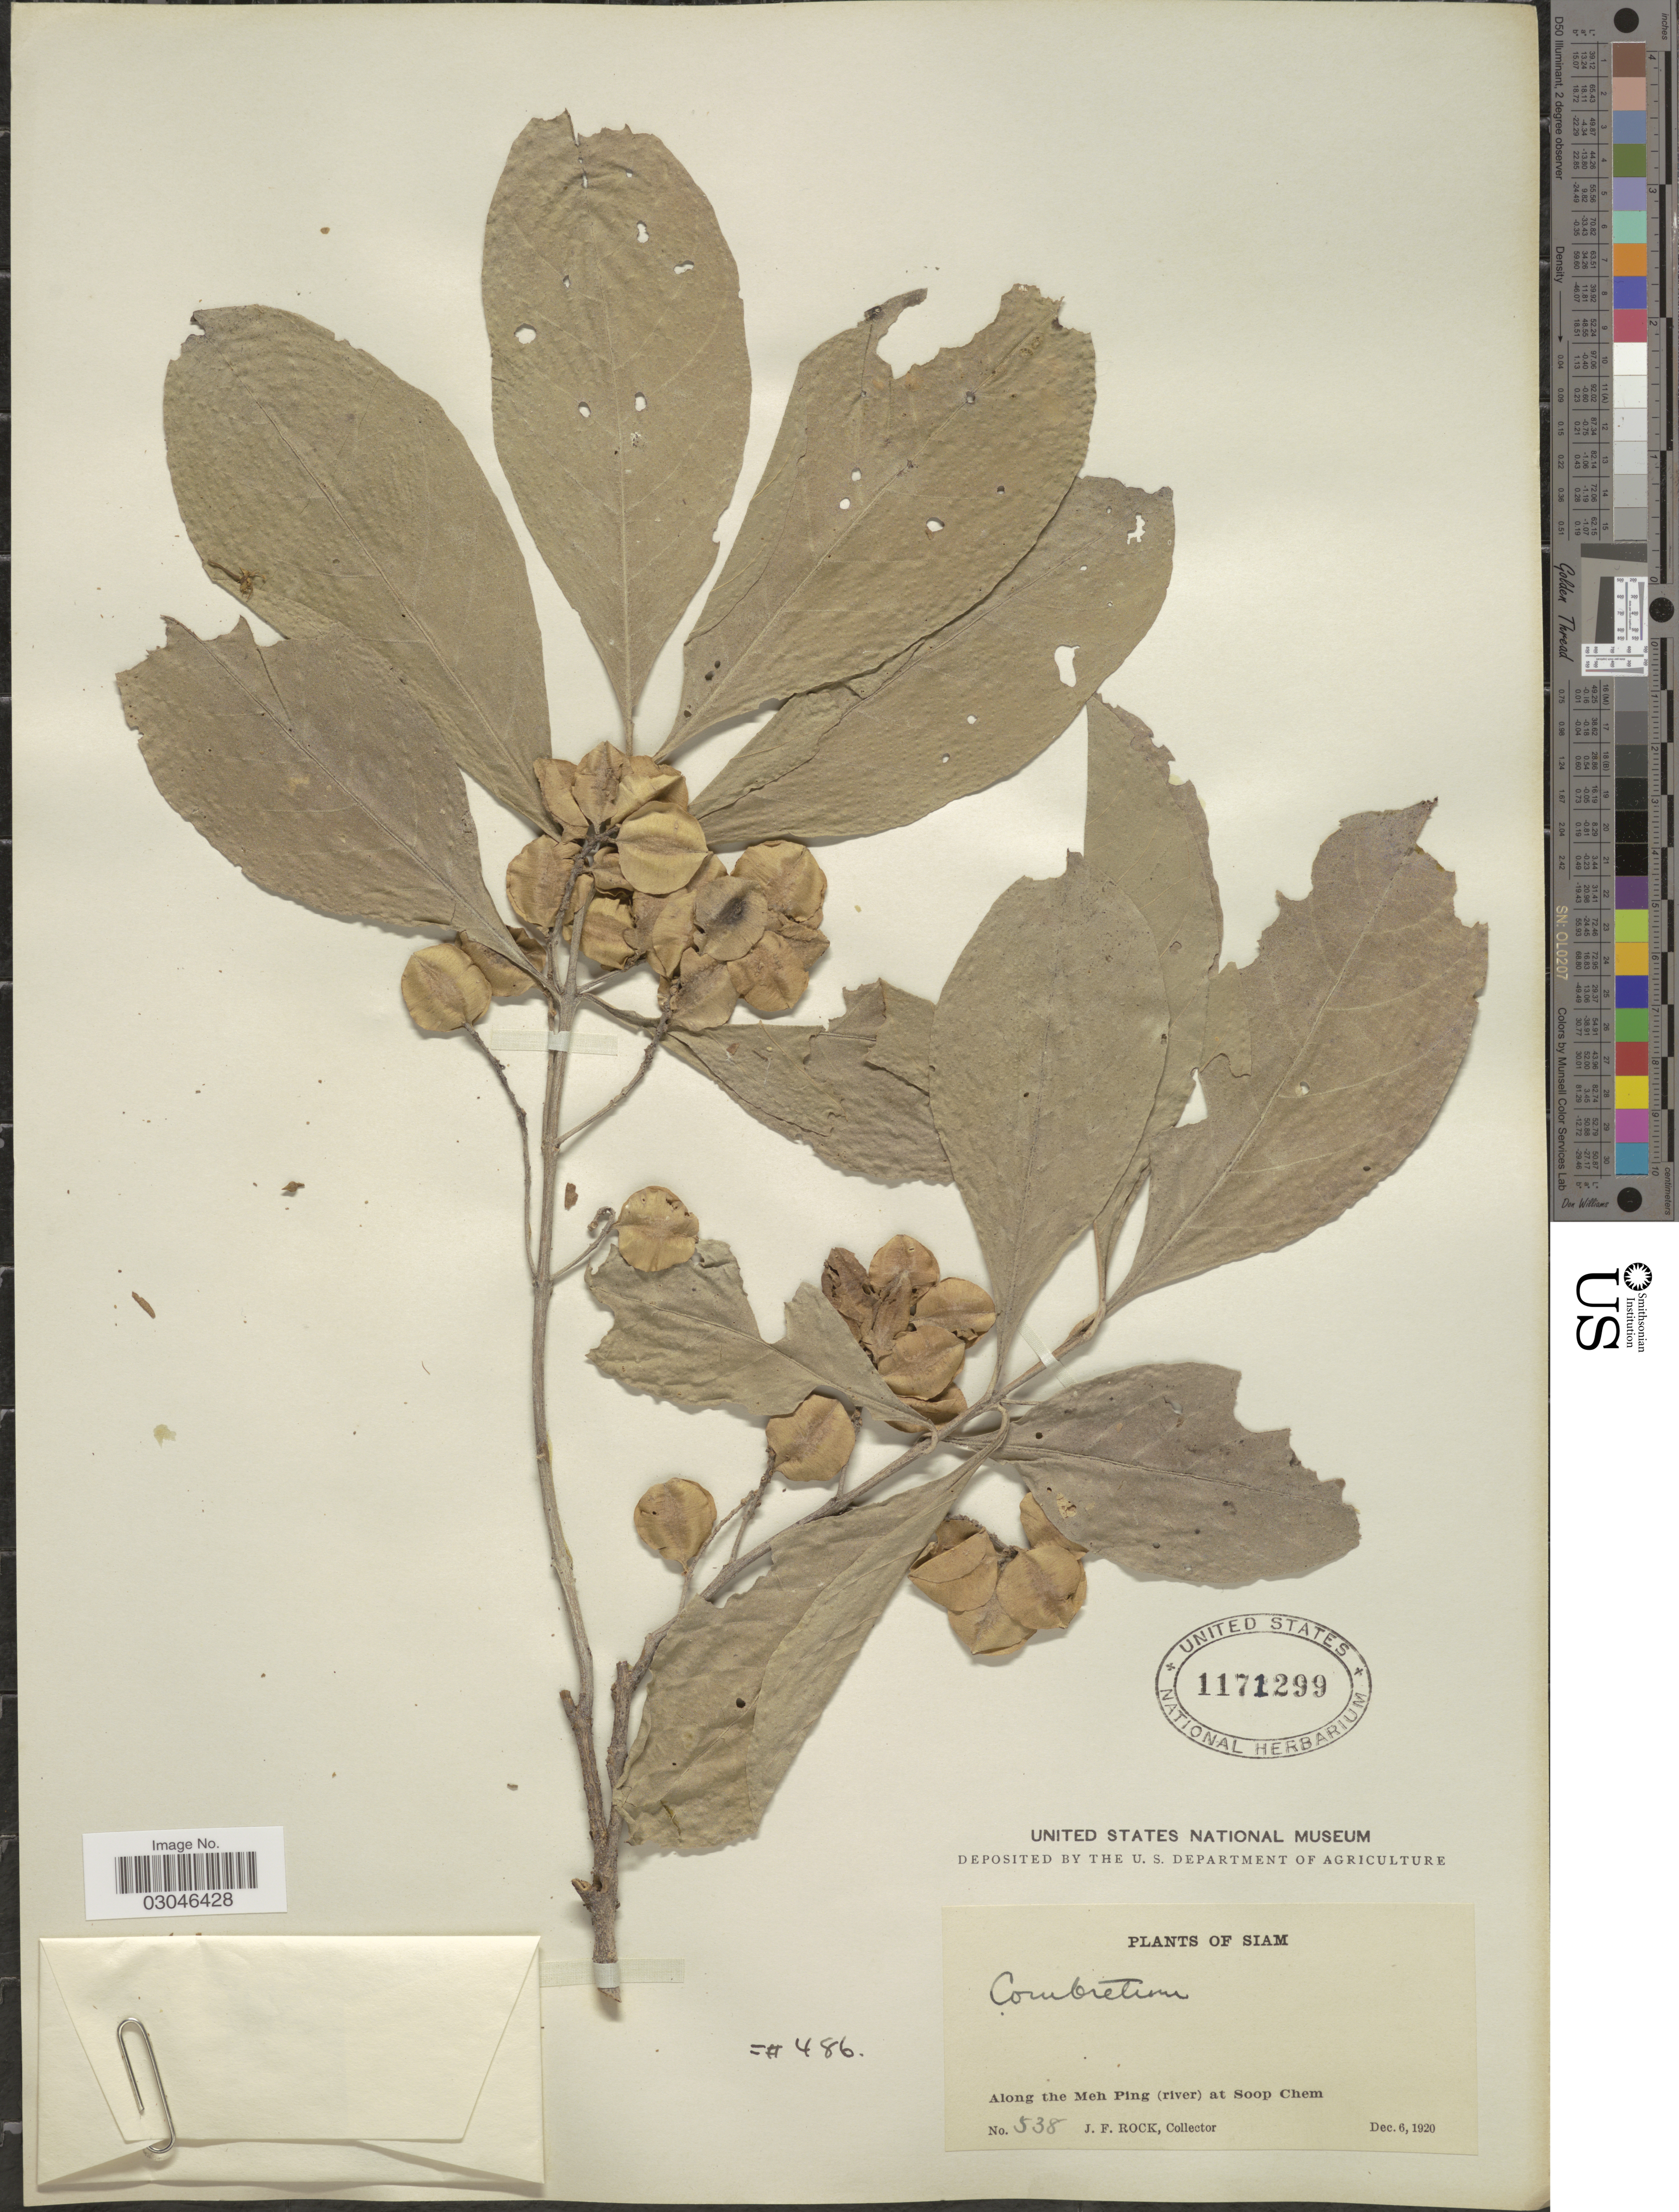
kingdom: Plantae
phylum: Tracheophyta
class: Magnoliopsida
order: Myrtales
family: Combretaceae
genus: Combretum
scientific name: Combretum sp.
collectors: J. Rock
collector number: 538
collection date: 1920-12-06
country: Thailand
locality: Siam. Along the Meh Ping (river) at Soop Chem.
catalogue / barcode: US 1171299